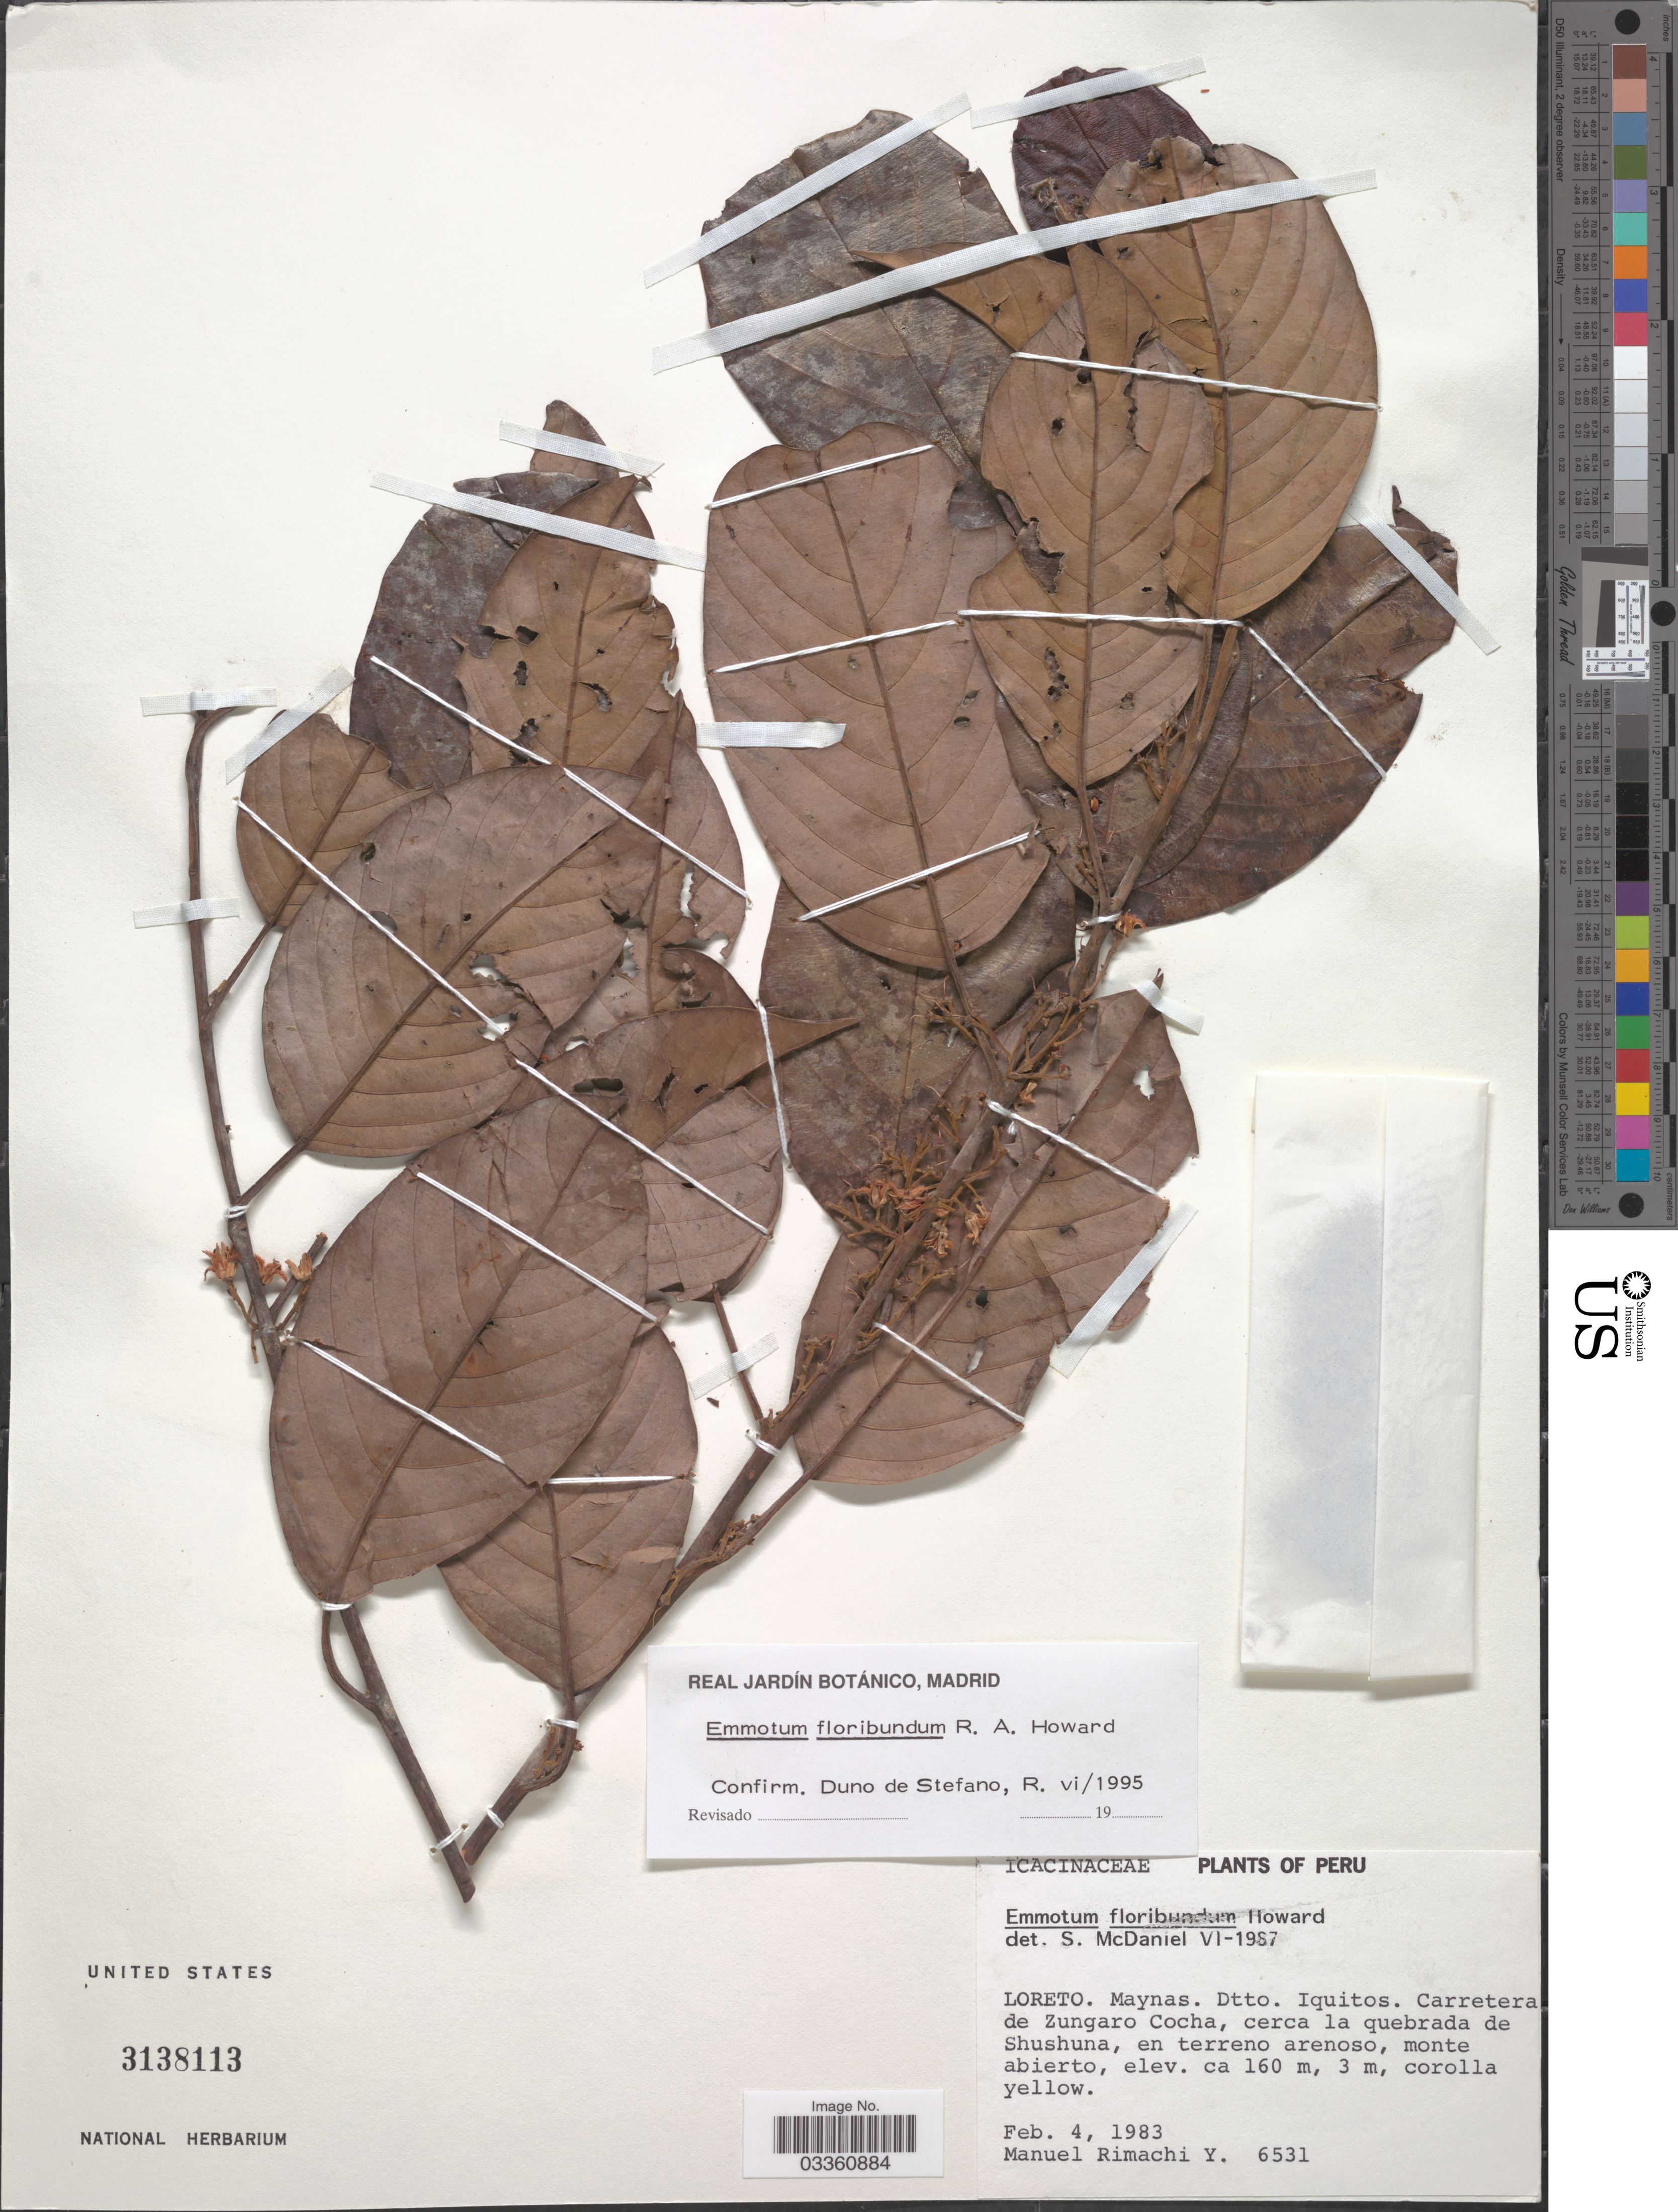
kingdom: Plantae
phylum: Tracheophyta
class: Magnoliopsida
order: Metteniusales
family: Metteniusaceae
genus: Emmotum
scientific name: Emmotum floribundum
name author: R.A. Howard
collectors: M. Rimachi Y.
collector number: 6531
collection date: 1983-02-04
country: Peru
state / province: Loreto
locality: Maynas. Dtto. Iquitos. Carretera de Zungaro Cocha, cerca la quebrada de Shushuna, en terreno arenoso, monte abierto.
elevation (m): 160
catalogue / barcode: US 3138113